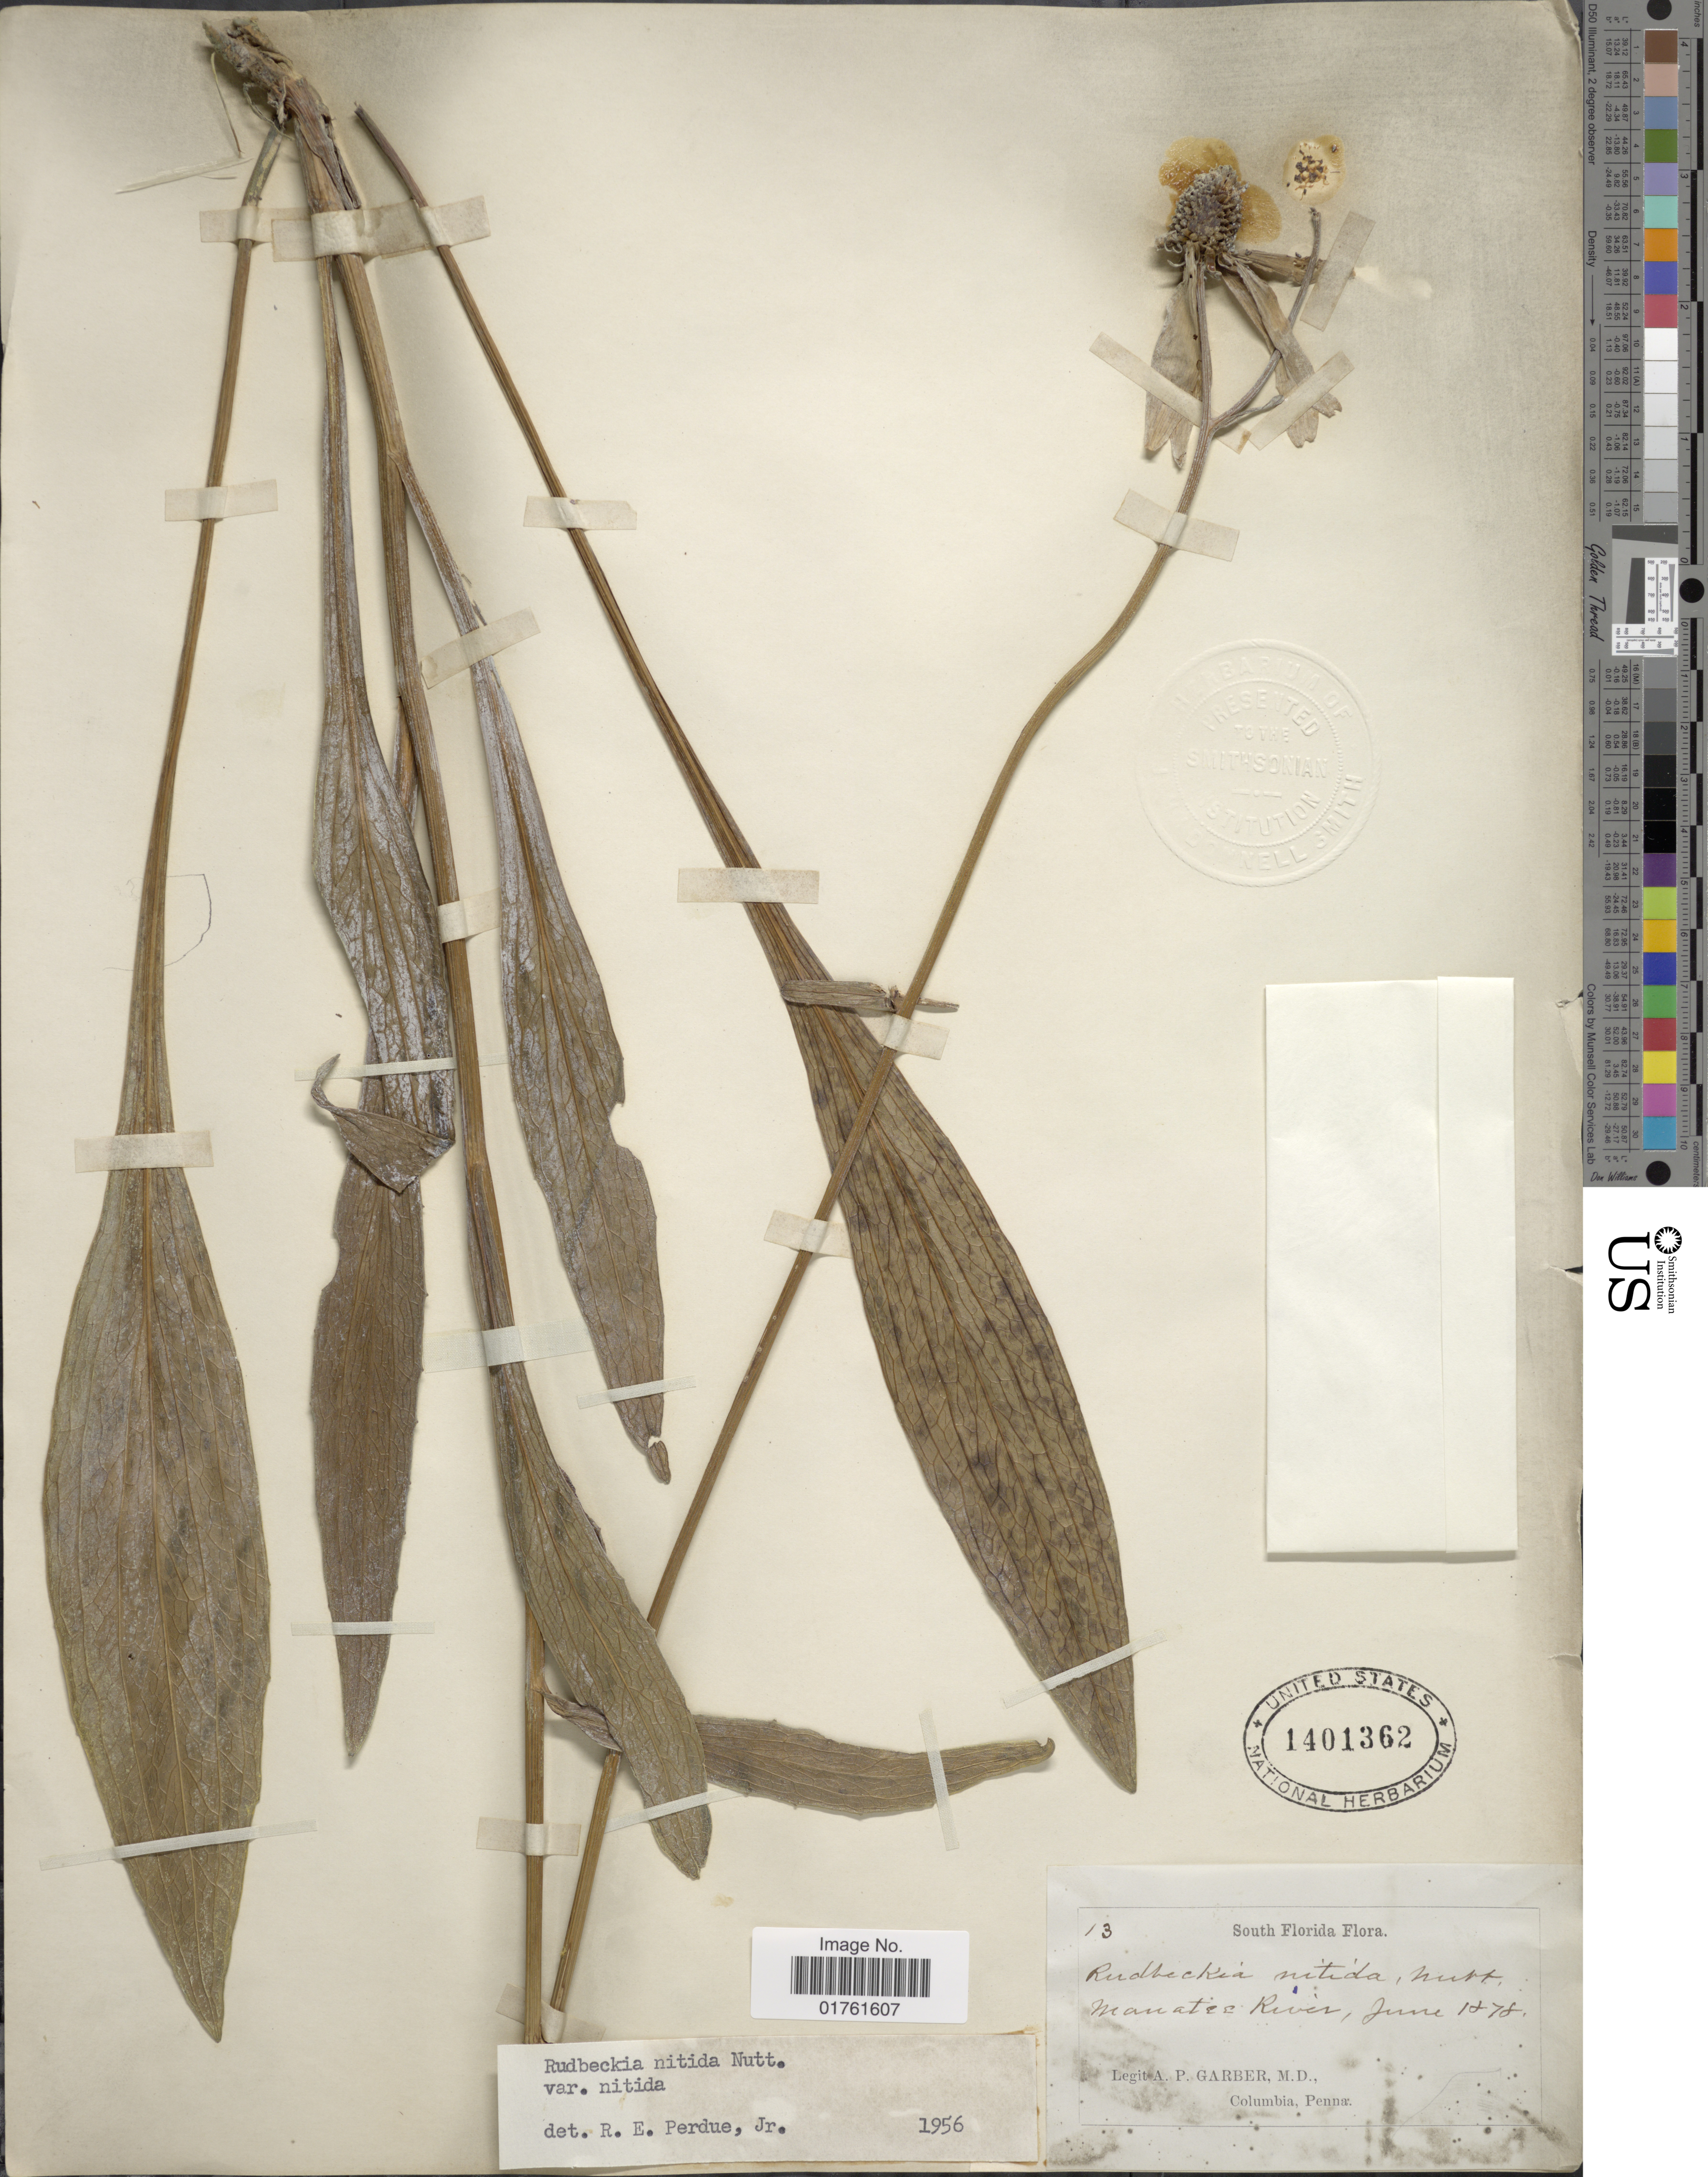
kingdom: Plantae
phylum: Tracheophyta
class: Magnoliopsida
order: Asterales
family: Asteraceae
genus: Rudbeckia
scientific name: Rudbeckia nitida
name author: Nutt.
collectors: A. P. Garber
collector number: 13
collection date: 1878-06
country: United States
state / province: Florida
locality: South Florida, Manatee River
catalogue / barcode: US 1401362